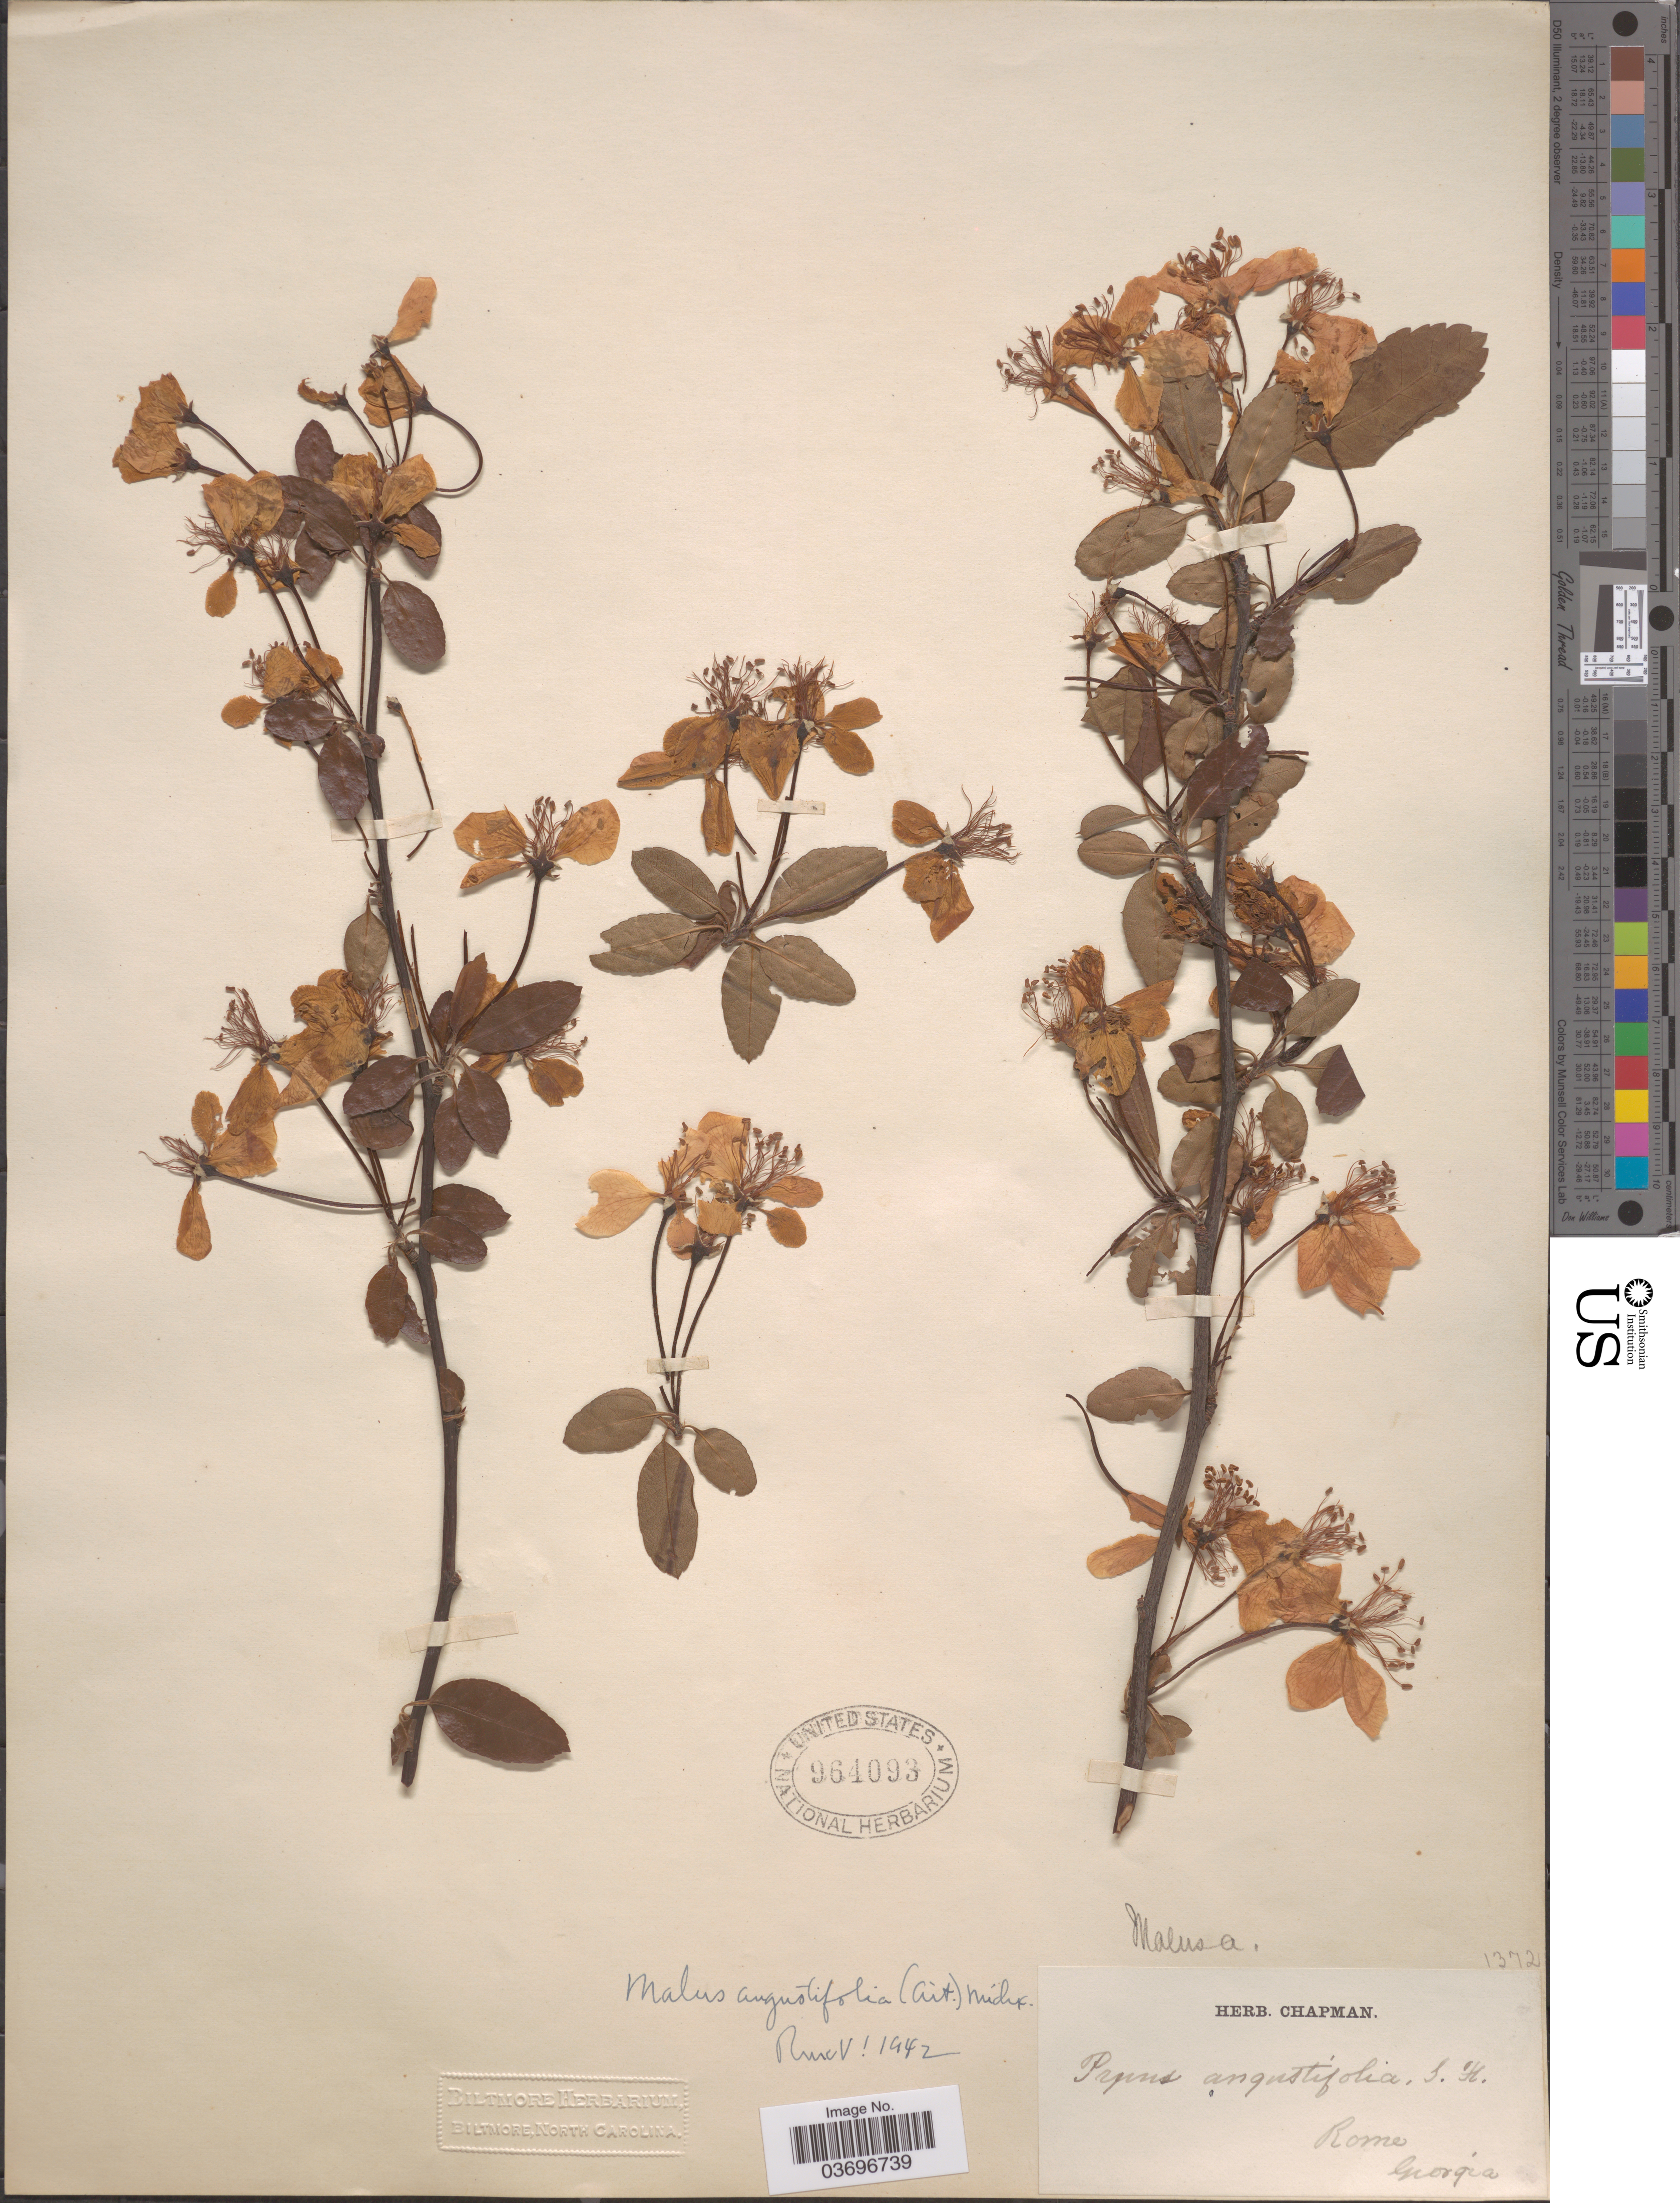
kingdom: Plantae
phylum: Tracheophyta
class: Magnoliopsida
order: Rosales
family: Rosaceae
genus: Malus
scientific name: Malus angustifolia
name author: (Aiton) Michx.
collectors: ex herb. Chapman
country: United States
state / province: Georgia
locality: Rome.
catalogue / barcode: US 964093